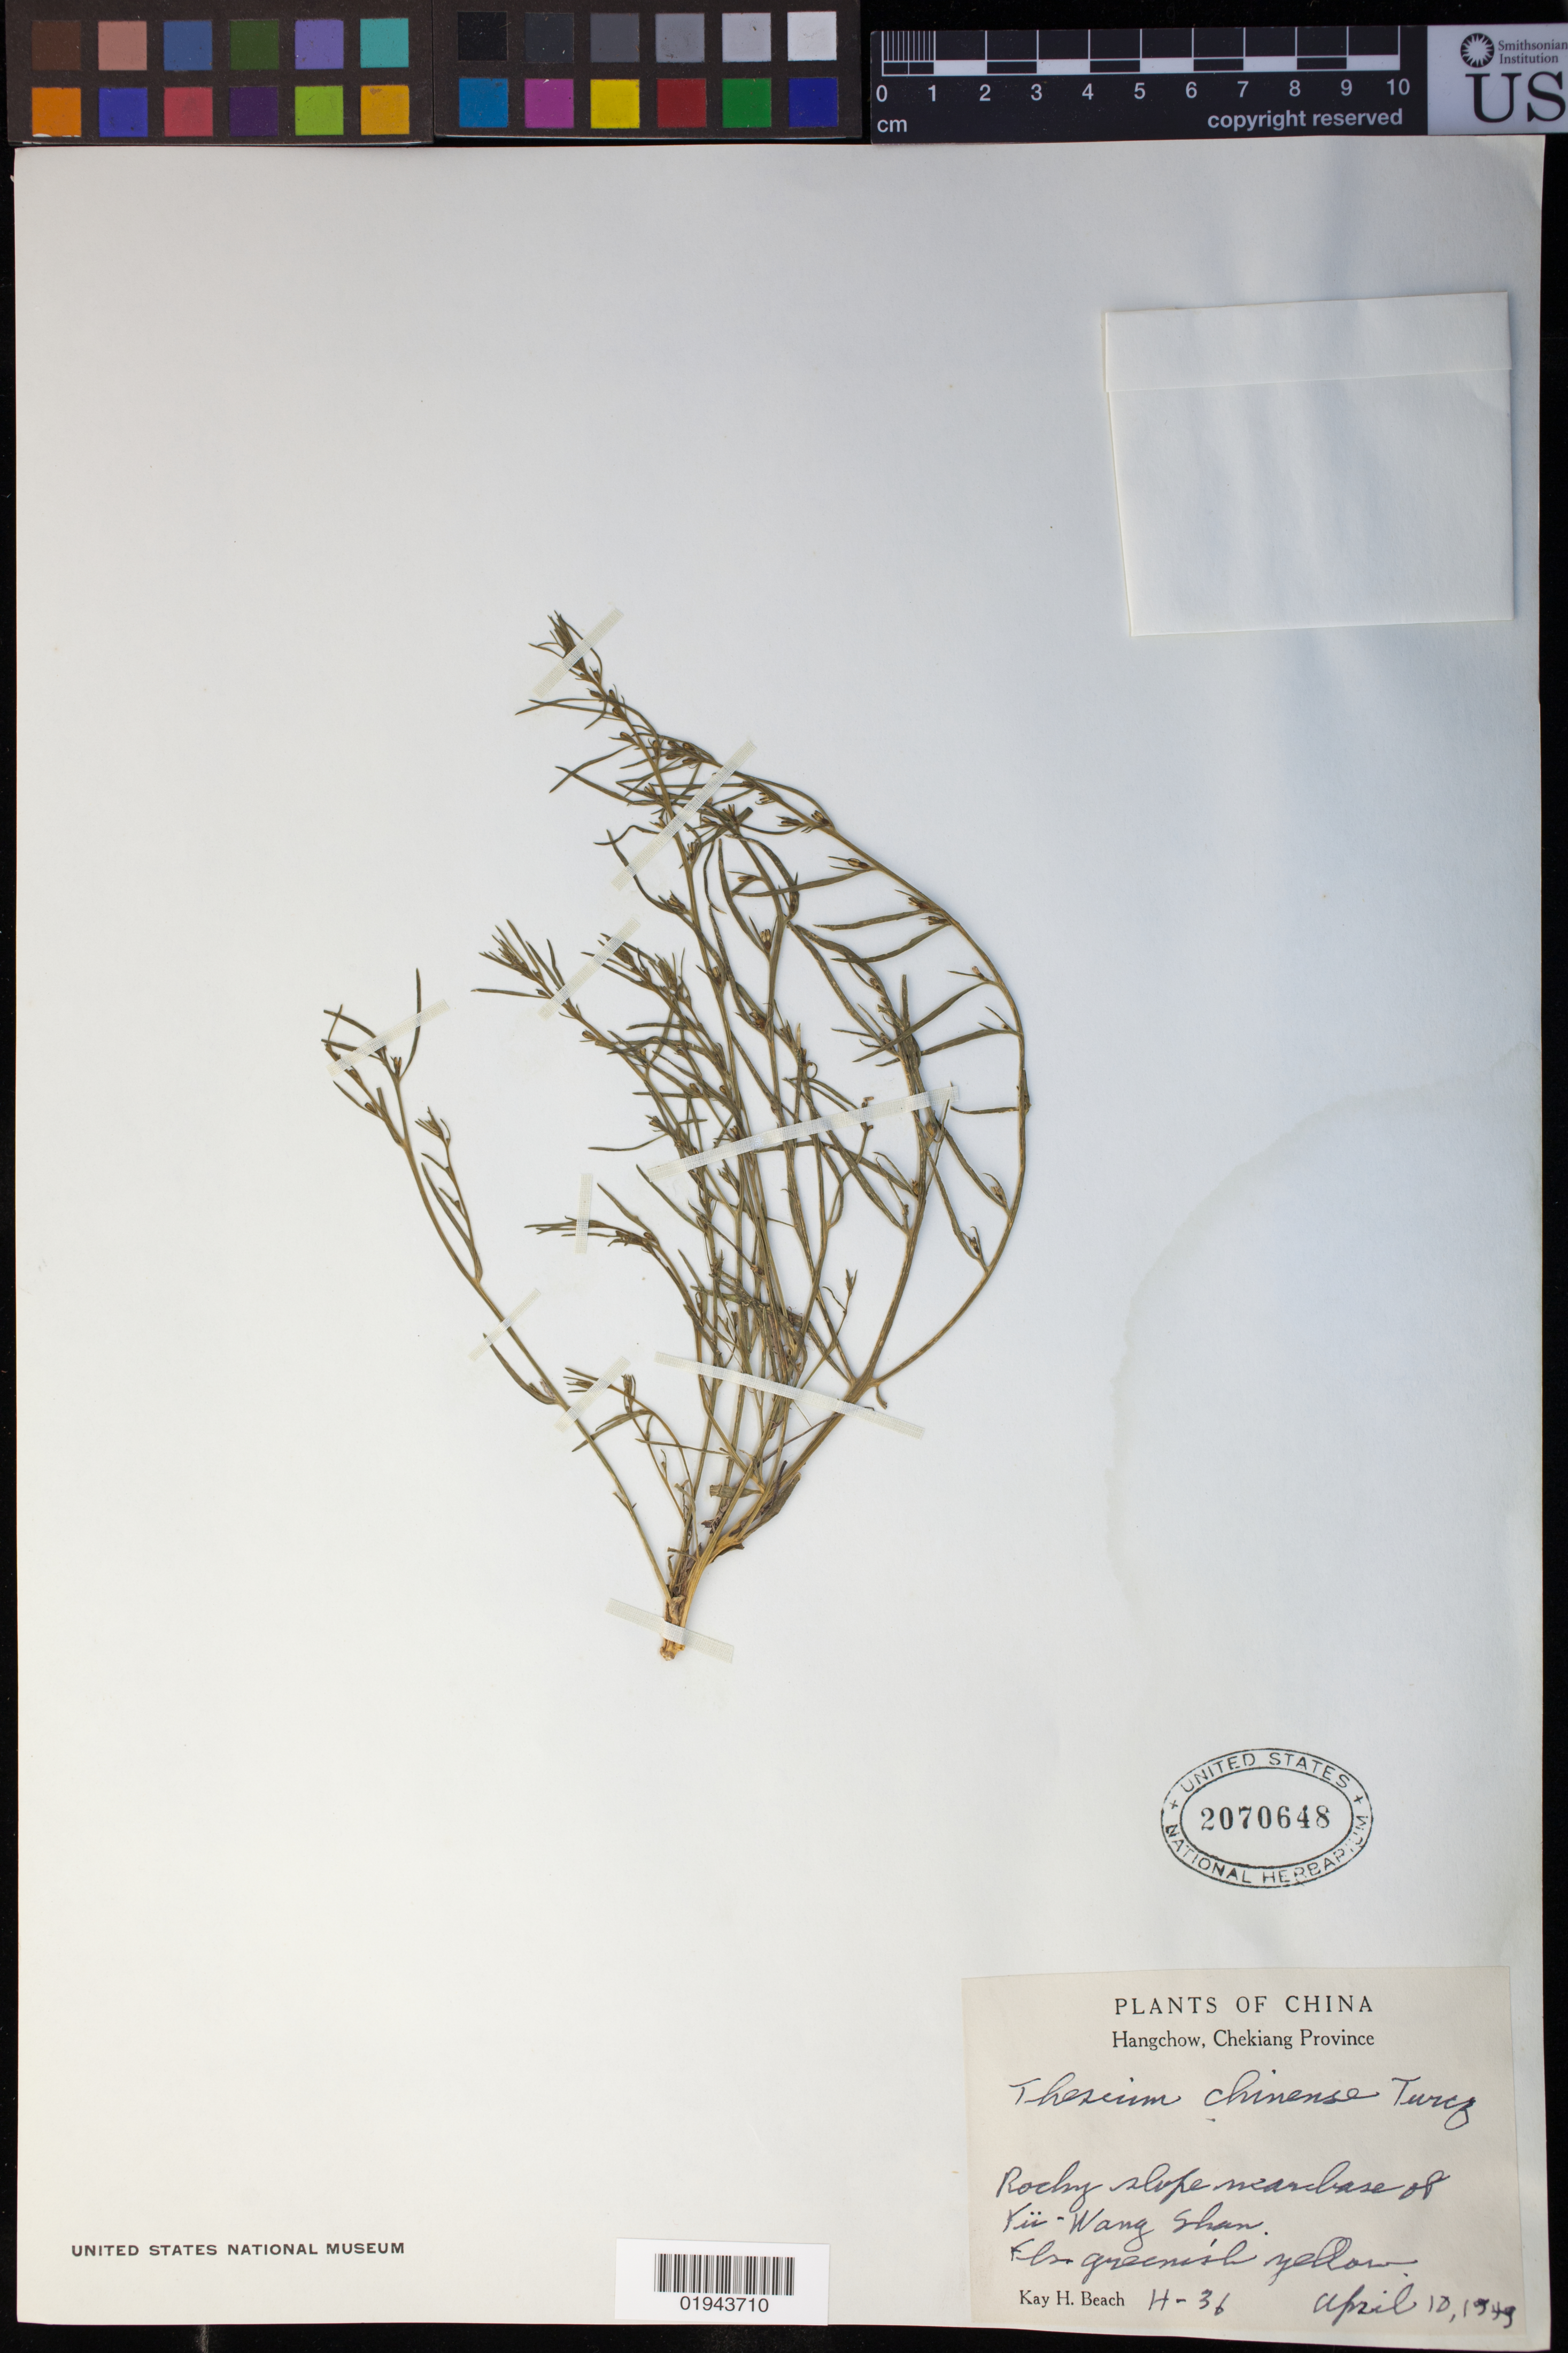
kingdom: Plantae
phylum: Tracheophyta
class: Magnoliopsida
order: Santalales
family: Thesiaceae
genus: Thesium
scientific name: Thesium chinense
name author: Turcz.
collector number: H-36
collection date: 1949-04-10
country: China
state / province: Zhejiang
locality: Hangchow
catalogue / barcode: US 2070648